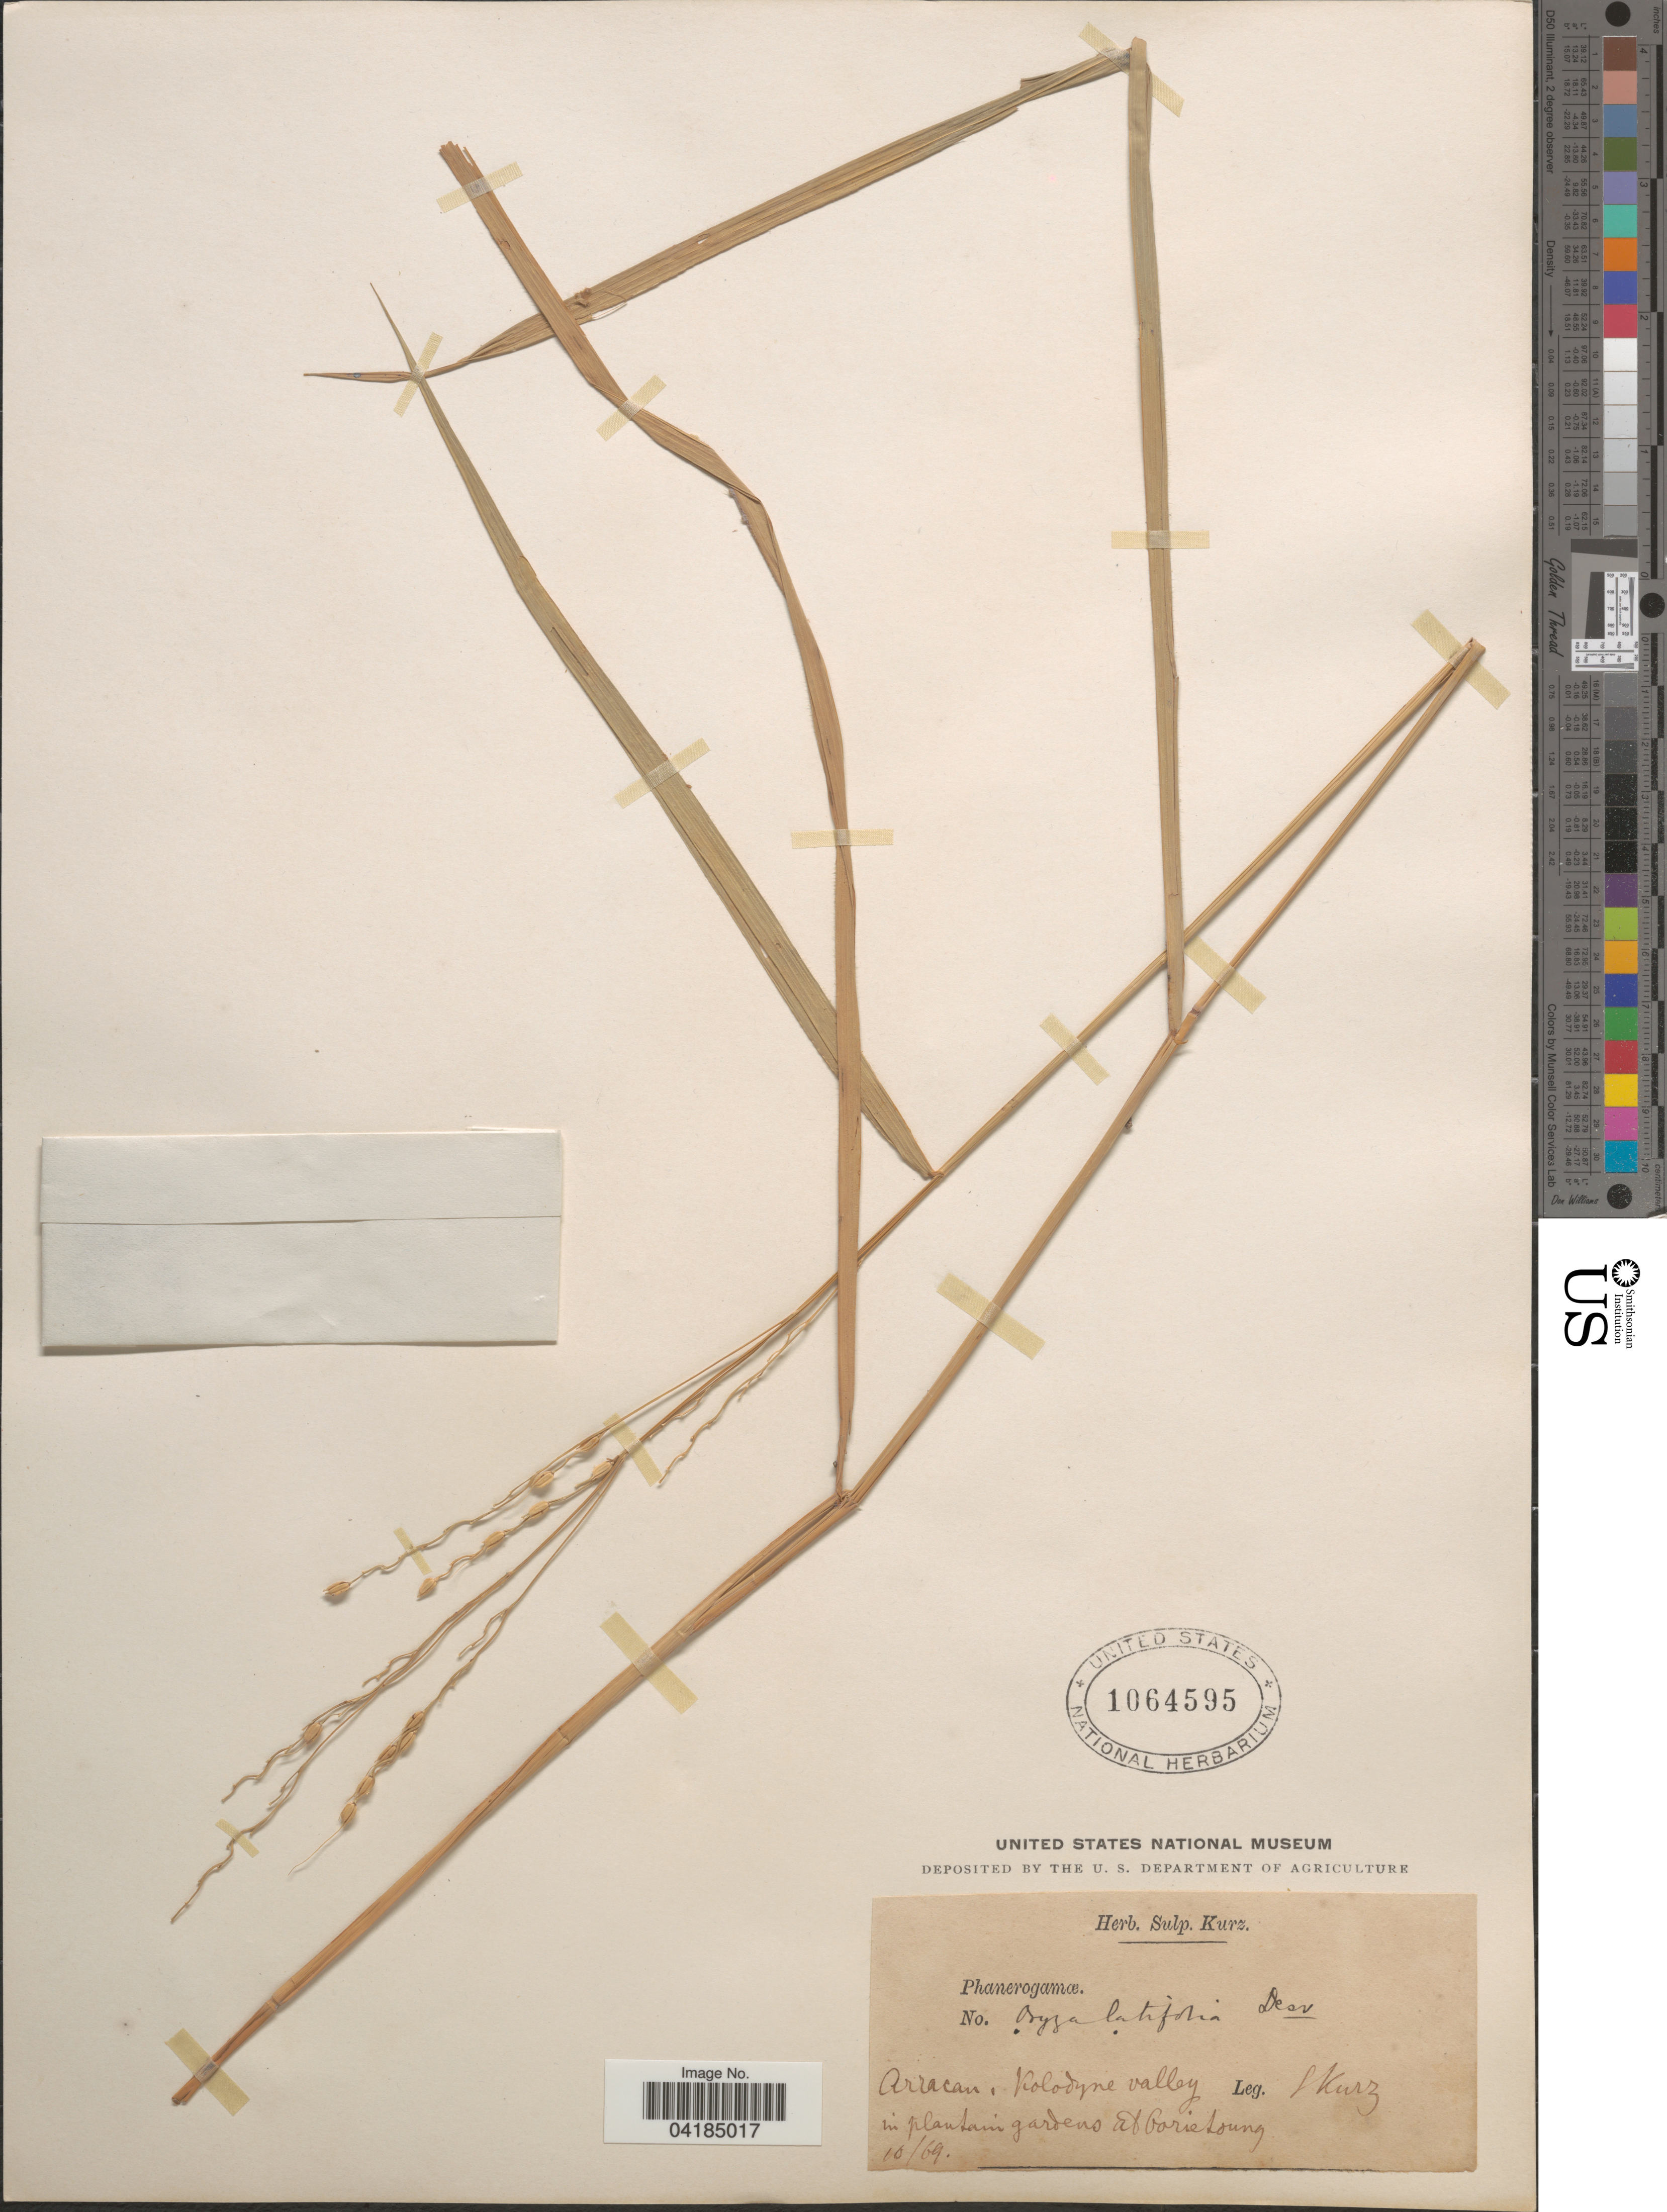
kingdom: Plantae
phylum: Tracheophyta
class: Liliopsida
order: Poales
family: Poaceae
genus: Oryza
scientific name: Oryza latifolia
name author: Desv.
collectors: L. Kurz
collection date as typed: Transcribed d/m/y: /10/69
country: Myanmar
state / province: Rakhine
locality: Arracan. Kolodyne valley in plantain gardens at Gorietsung [interpreted].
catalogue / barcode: US 1064595